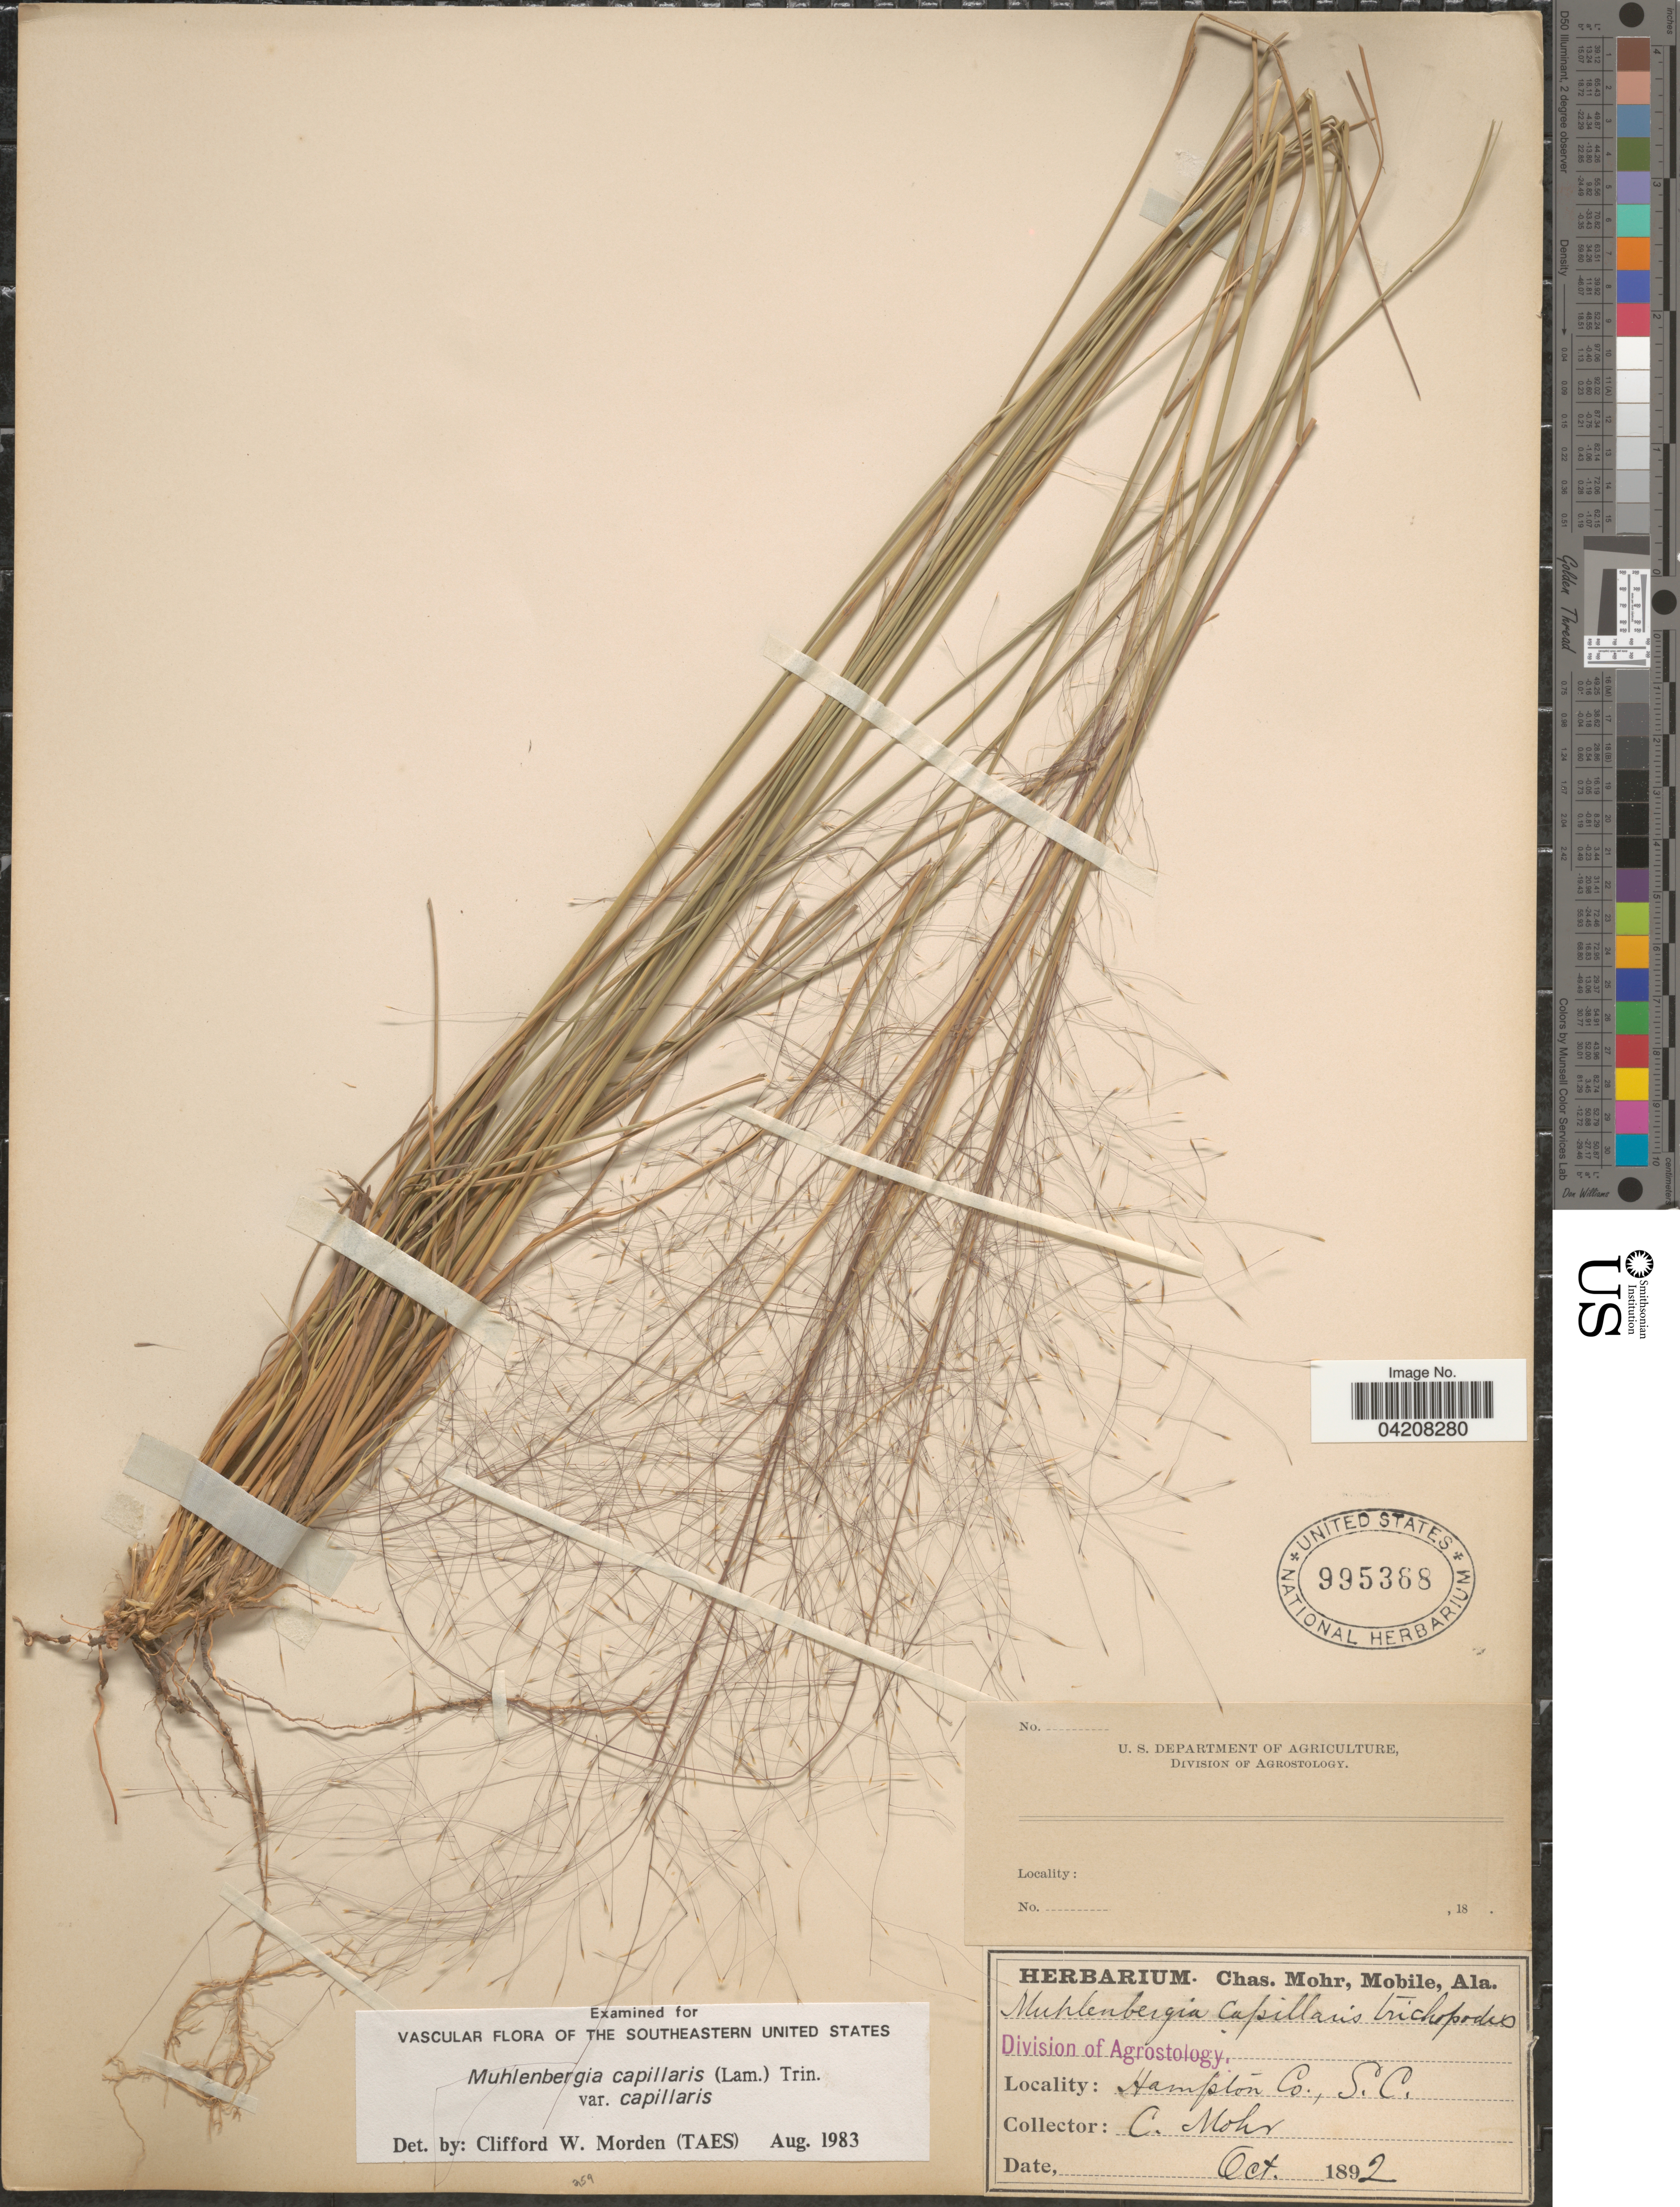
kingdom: Plantae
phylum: Tracheophyta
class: Liliopsida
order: Poales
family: Poaceae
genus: Muhlenbergia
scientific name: Muhlenbergia capillaris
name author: (Lam.) Trin.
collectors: C. T. Mohr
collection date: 1892-10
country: United States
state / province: South Carolina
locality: Hampton Co.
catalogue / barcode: US 995368